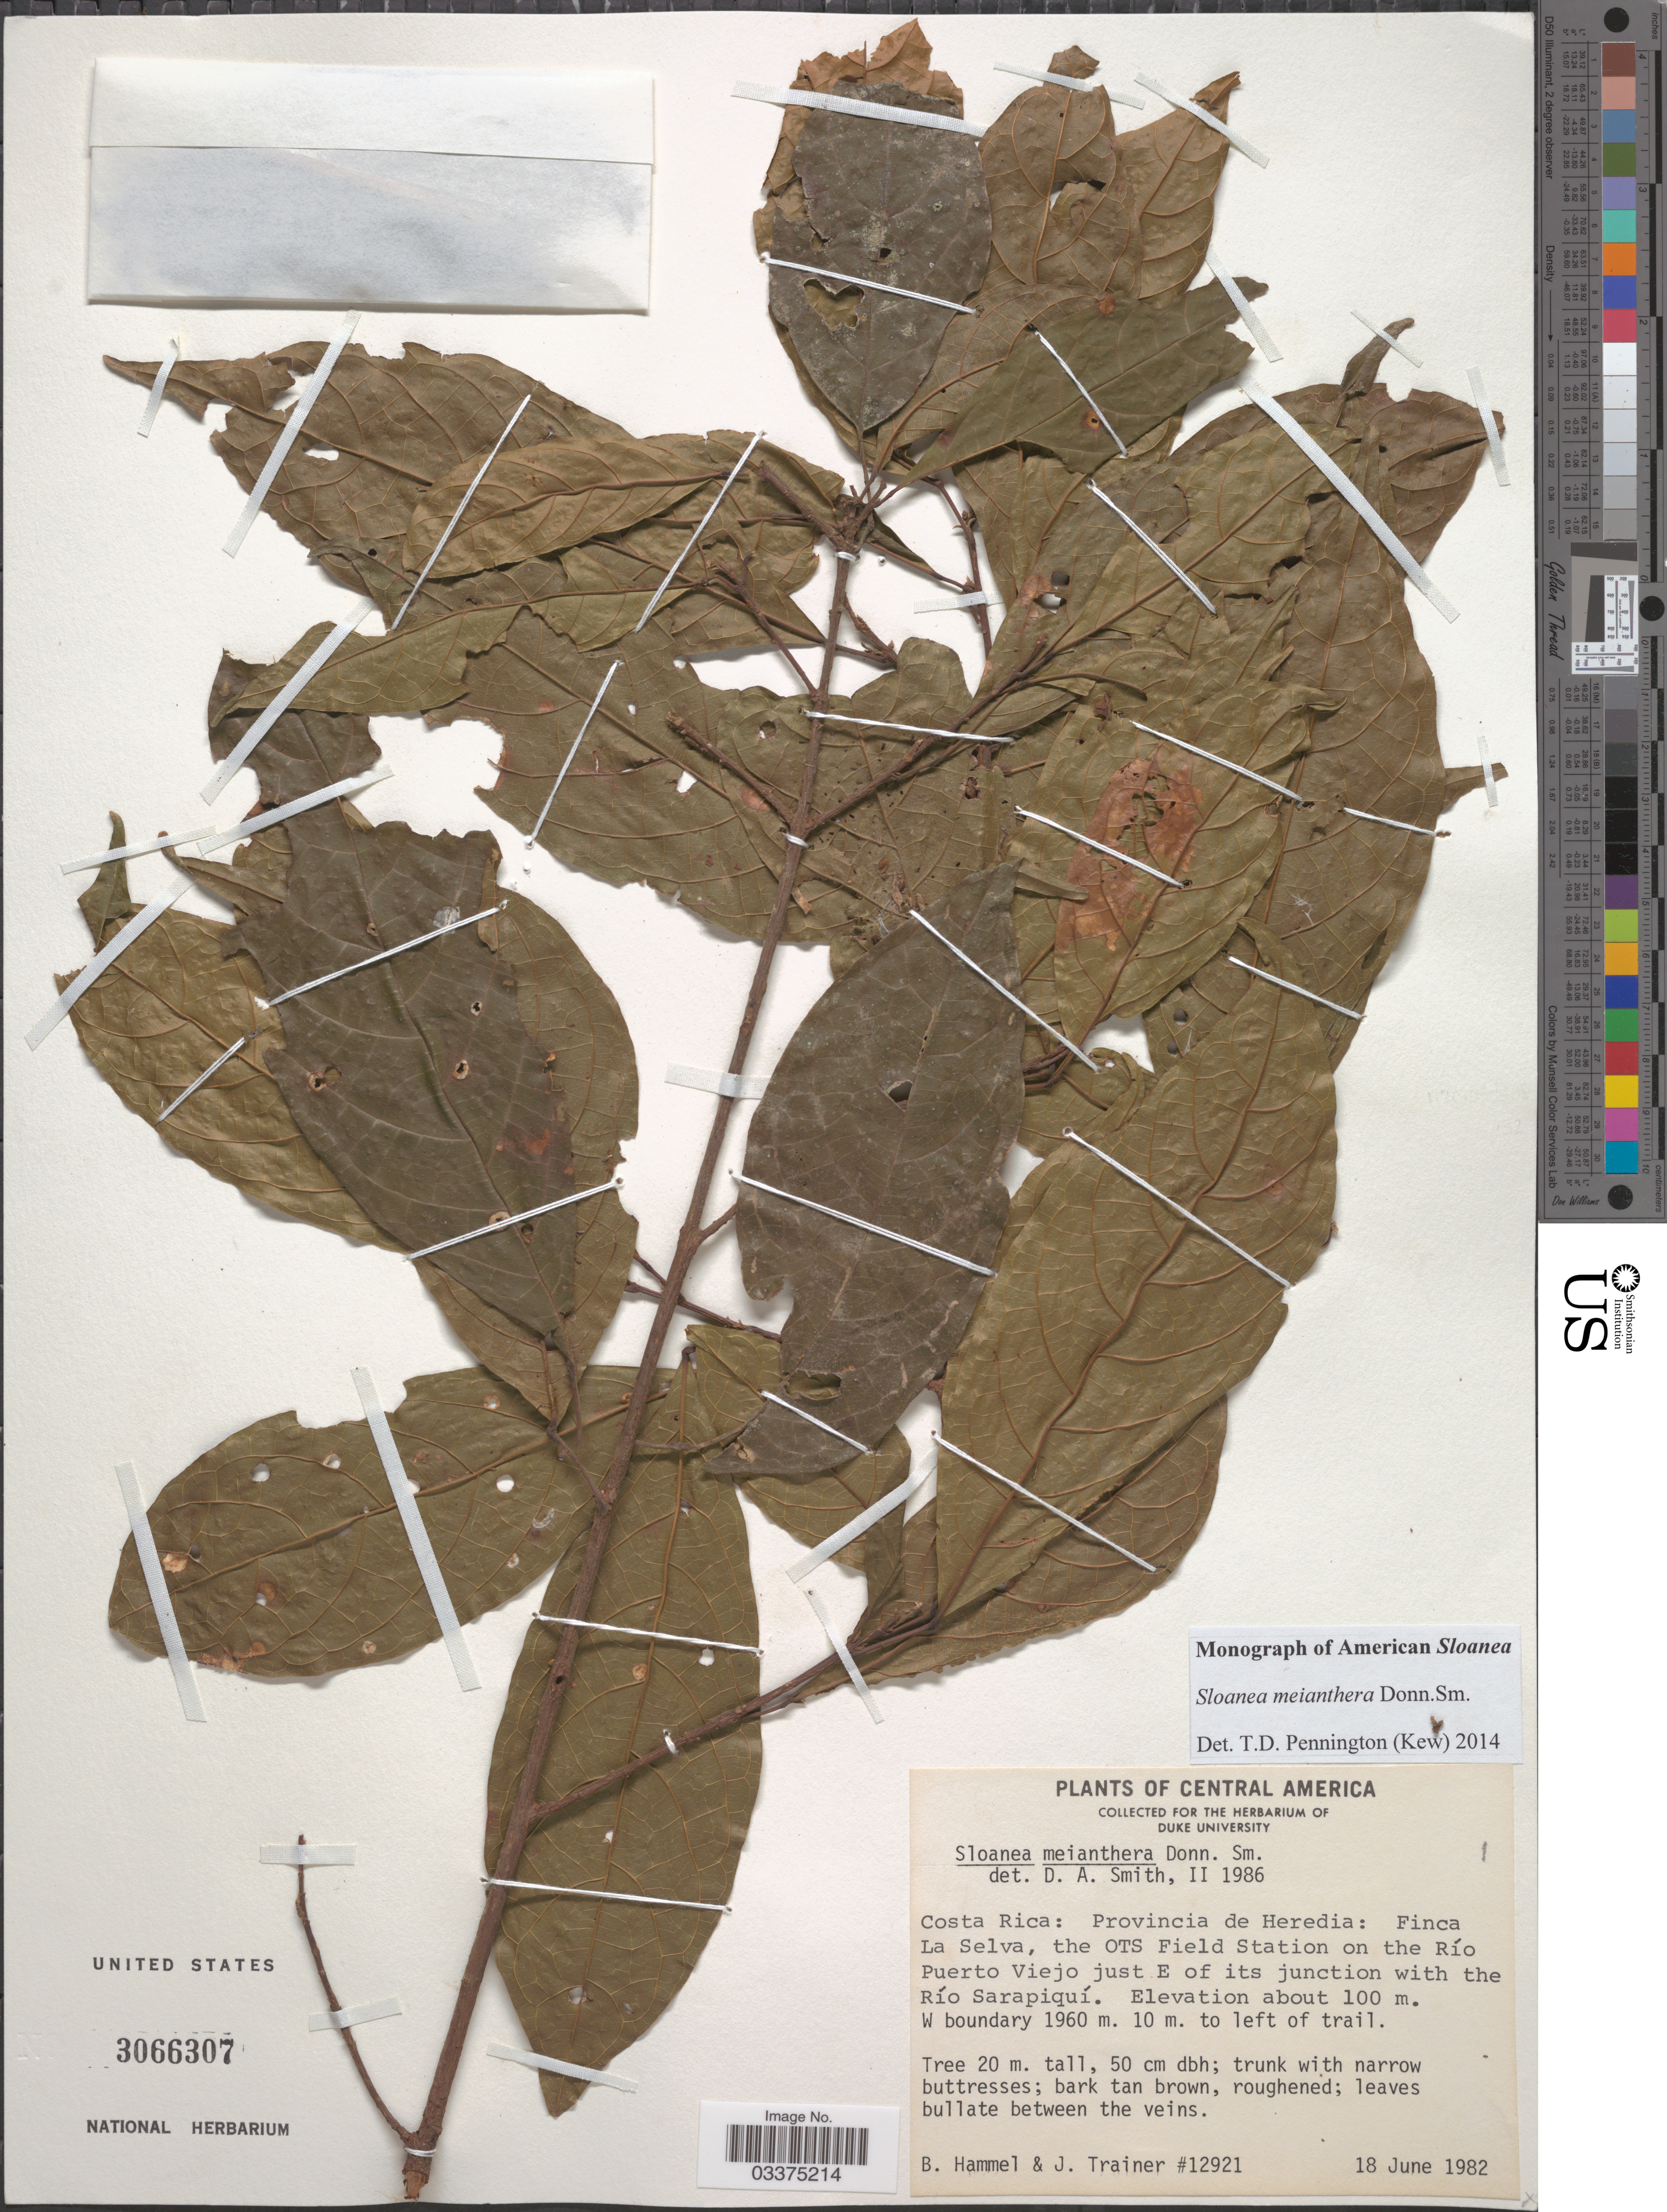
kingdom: Plantae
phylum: Tracheophyta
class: Magnoliopsida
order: Oxalidales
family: Elaeocarpaceae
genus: Sloanea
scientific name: Sloanea meianthera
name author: Donn. Sm.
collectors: B. Hammel & J. Trainer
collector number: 12921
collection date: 1982-06-18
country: Costa Rica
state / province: Heredia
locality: Finca La Selva, the OTS Field Station on the Río Puerto Viejo just E of its junction with the Río Sarapiquí. W boundary 1960 m. 10 m. to left to trail.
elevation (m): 100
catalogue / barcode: US 3066307